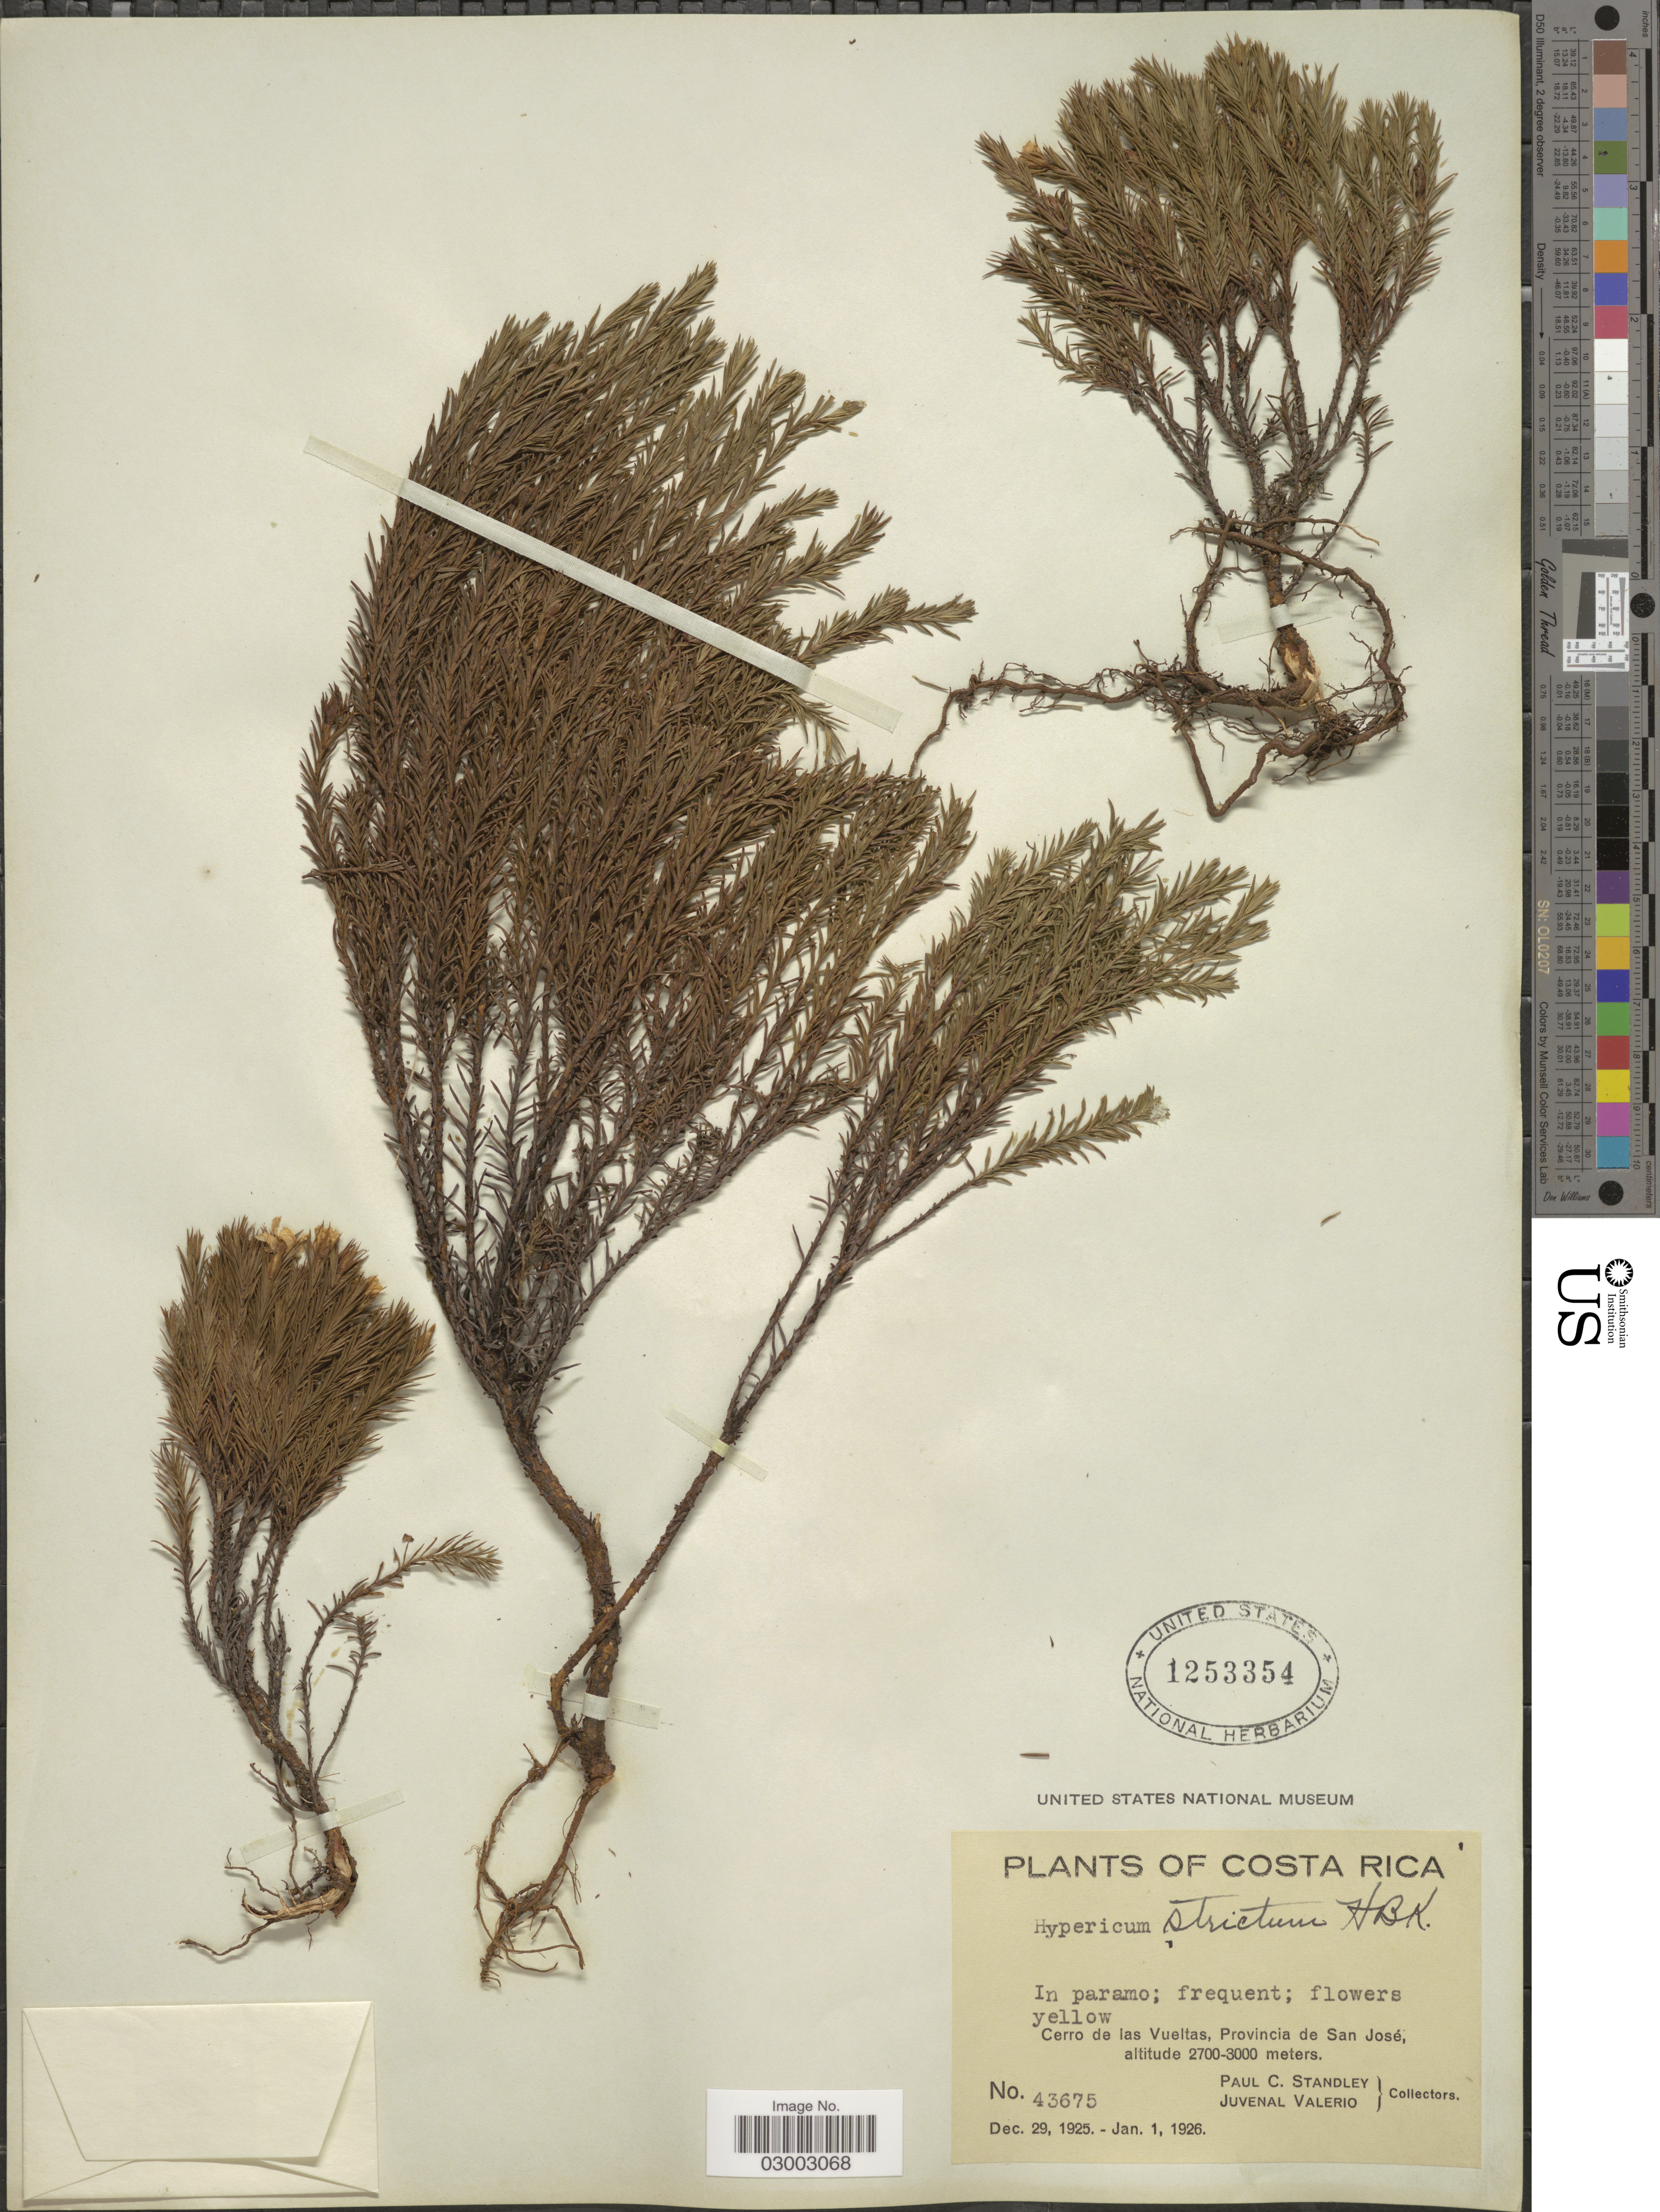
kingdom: Plantae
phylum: Tracheophyta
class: Magnoliopsida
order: Malpighiales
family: Hypericaceae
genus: Hypericum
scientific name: Hypericum strictum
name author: Kunth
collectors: P. C. Standley & J. Valerio R.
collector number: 43675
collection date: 1925-12-29/1926-01-01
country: Costa Rica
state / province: San José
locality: Cerro de las Vueltas.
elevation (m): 2700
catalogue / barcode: US 1253354